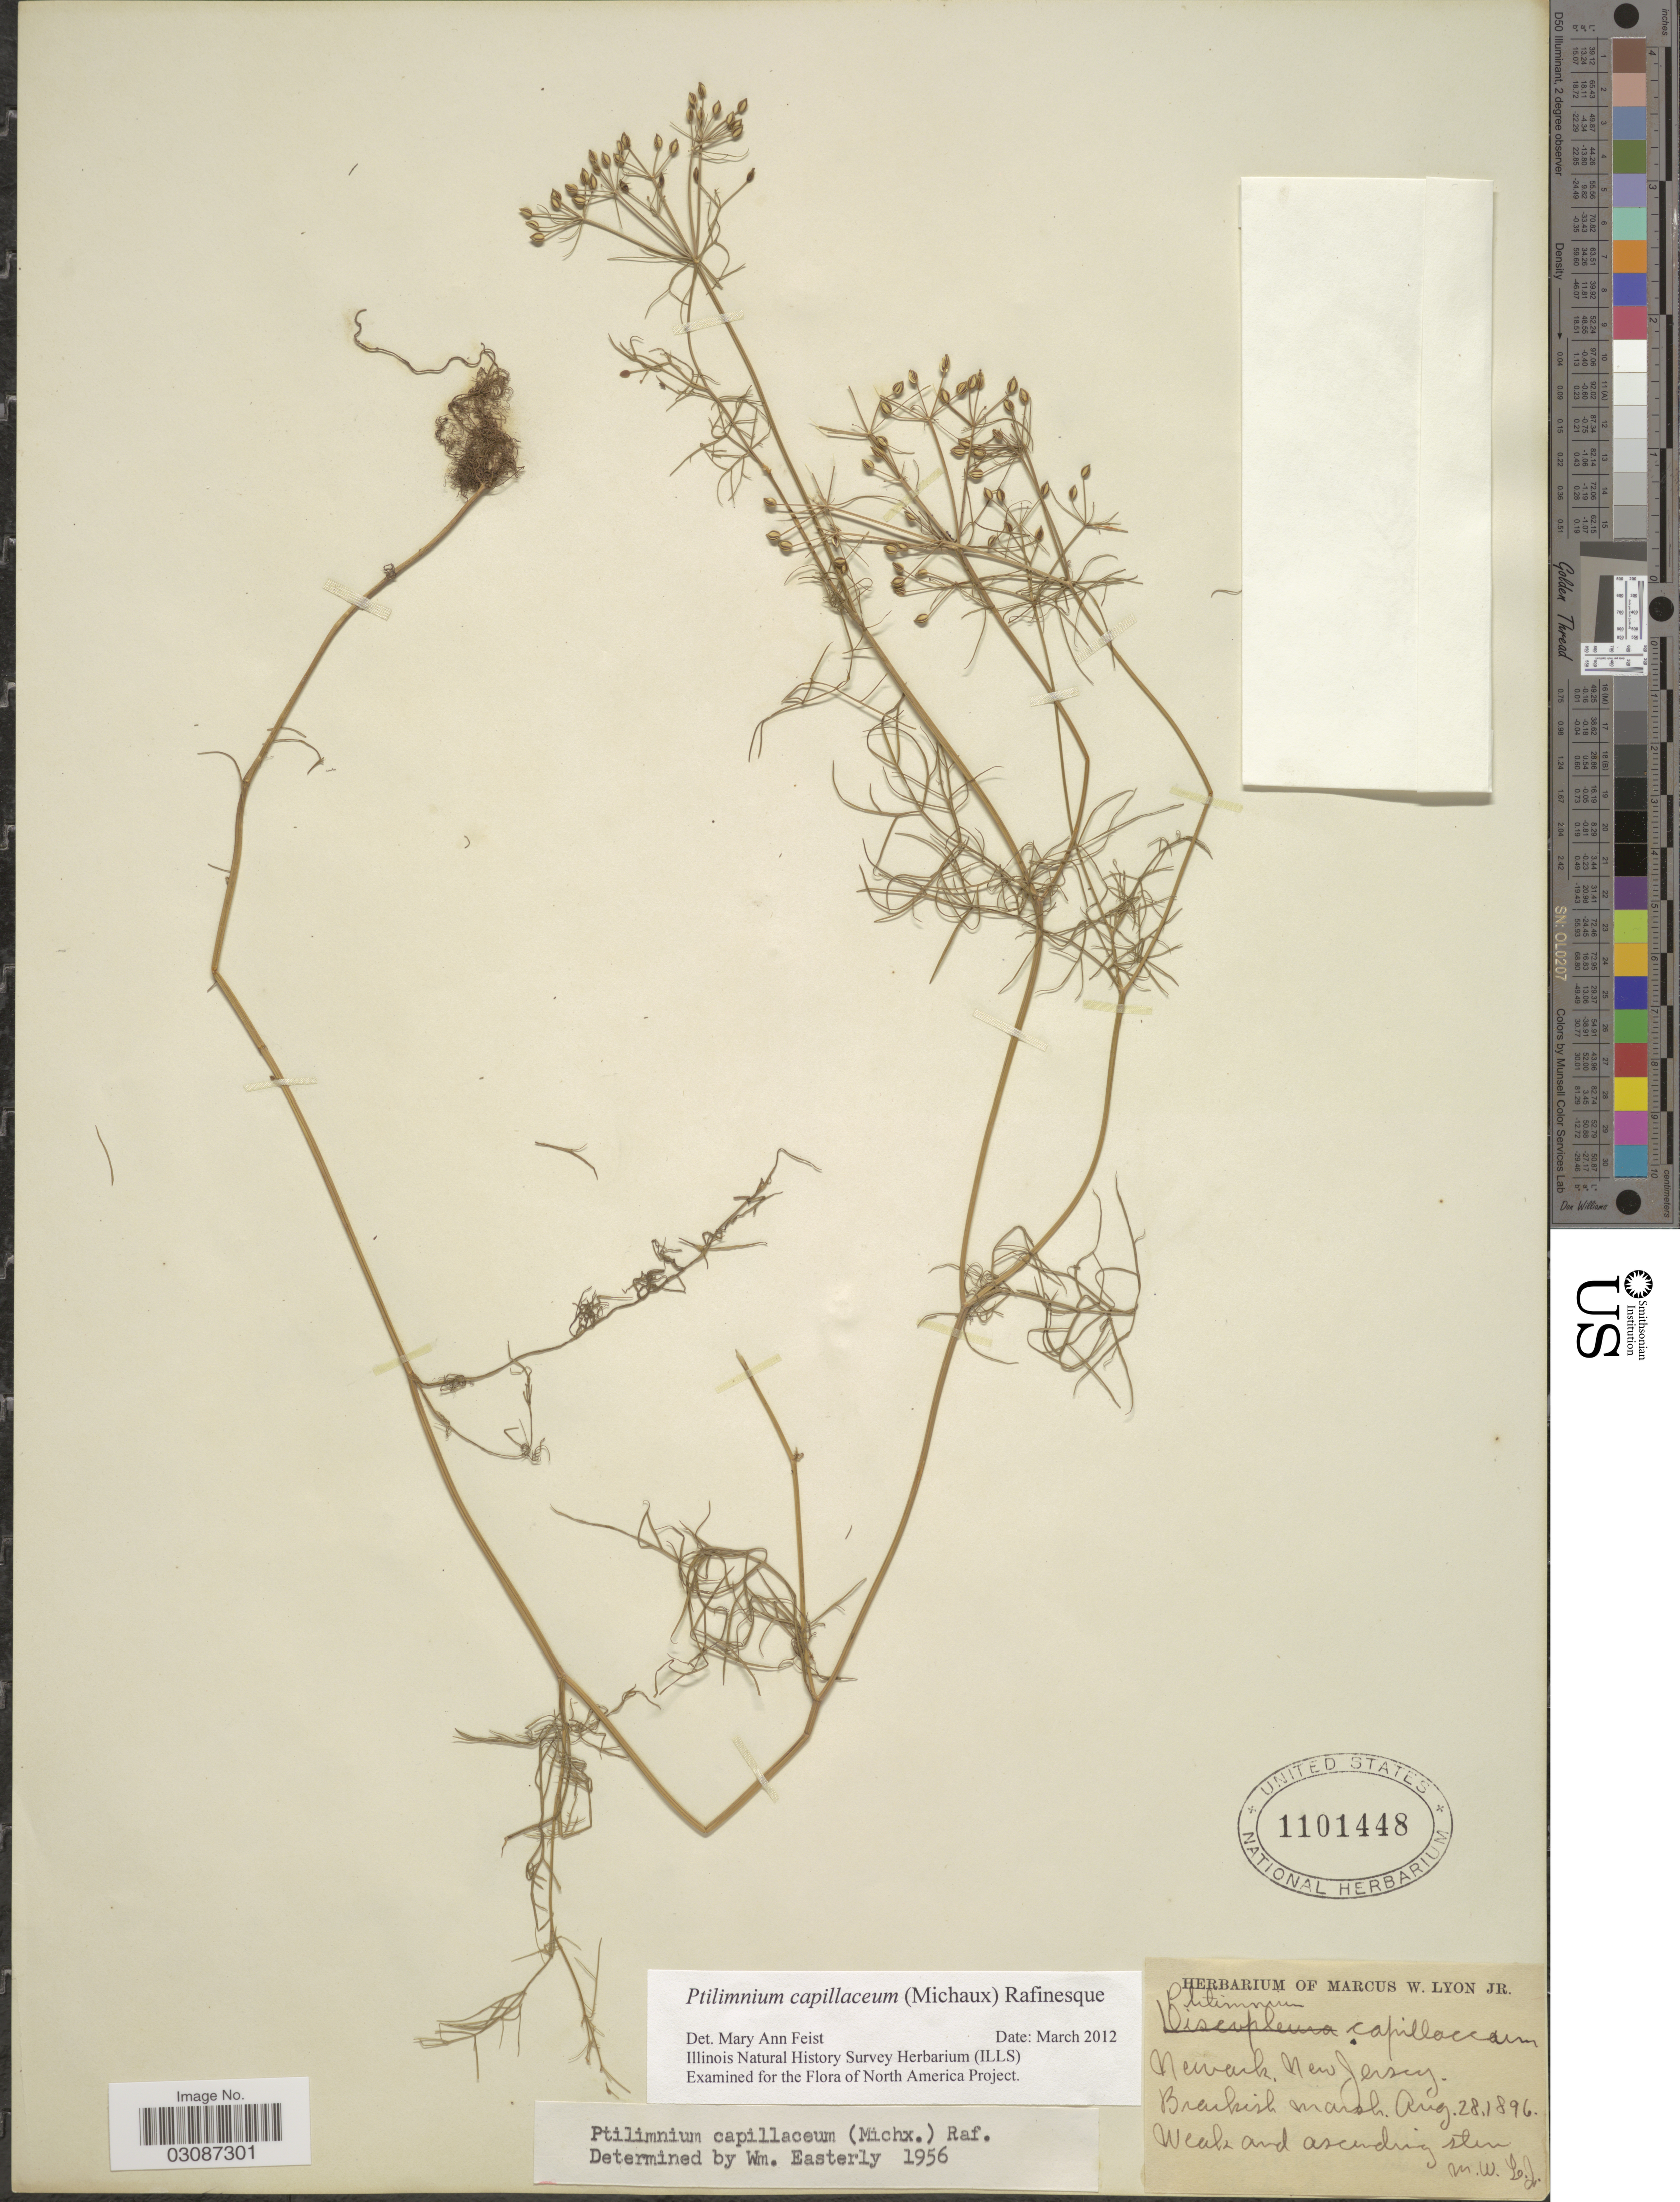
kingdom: Plantae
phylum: Tracheophyta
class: Magnoliopsida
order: Apiales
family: Apiaceae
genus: Ptilimnium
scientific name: Ptilimnium capillaceum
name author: (Michx.) Raf.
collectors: Ex herb. Marcus W. Lyon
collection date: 1896-08-28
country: United States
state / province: New Jersey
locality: Newark.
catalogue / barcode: US 1101448